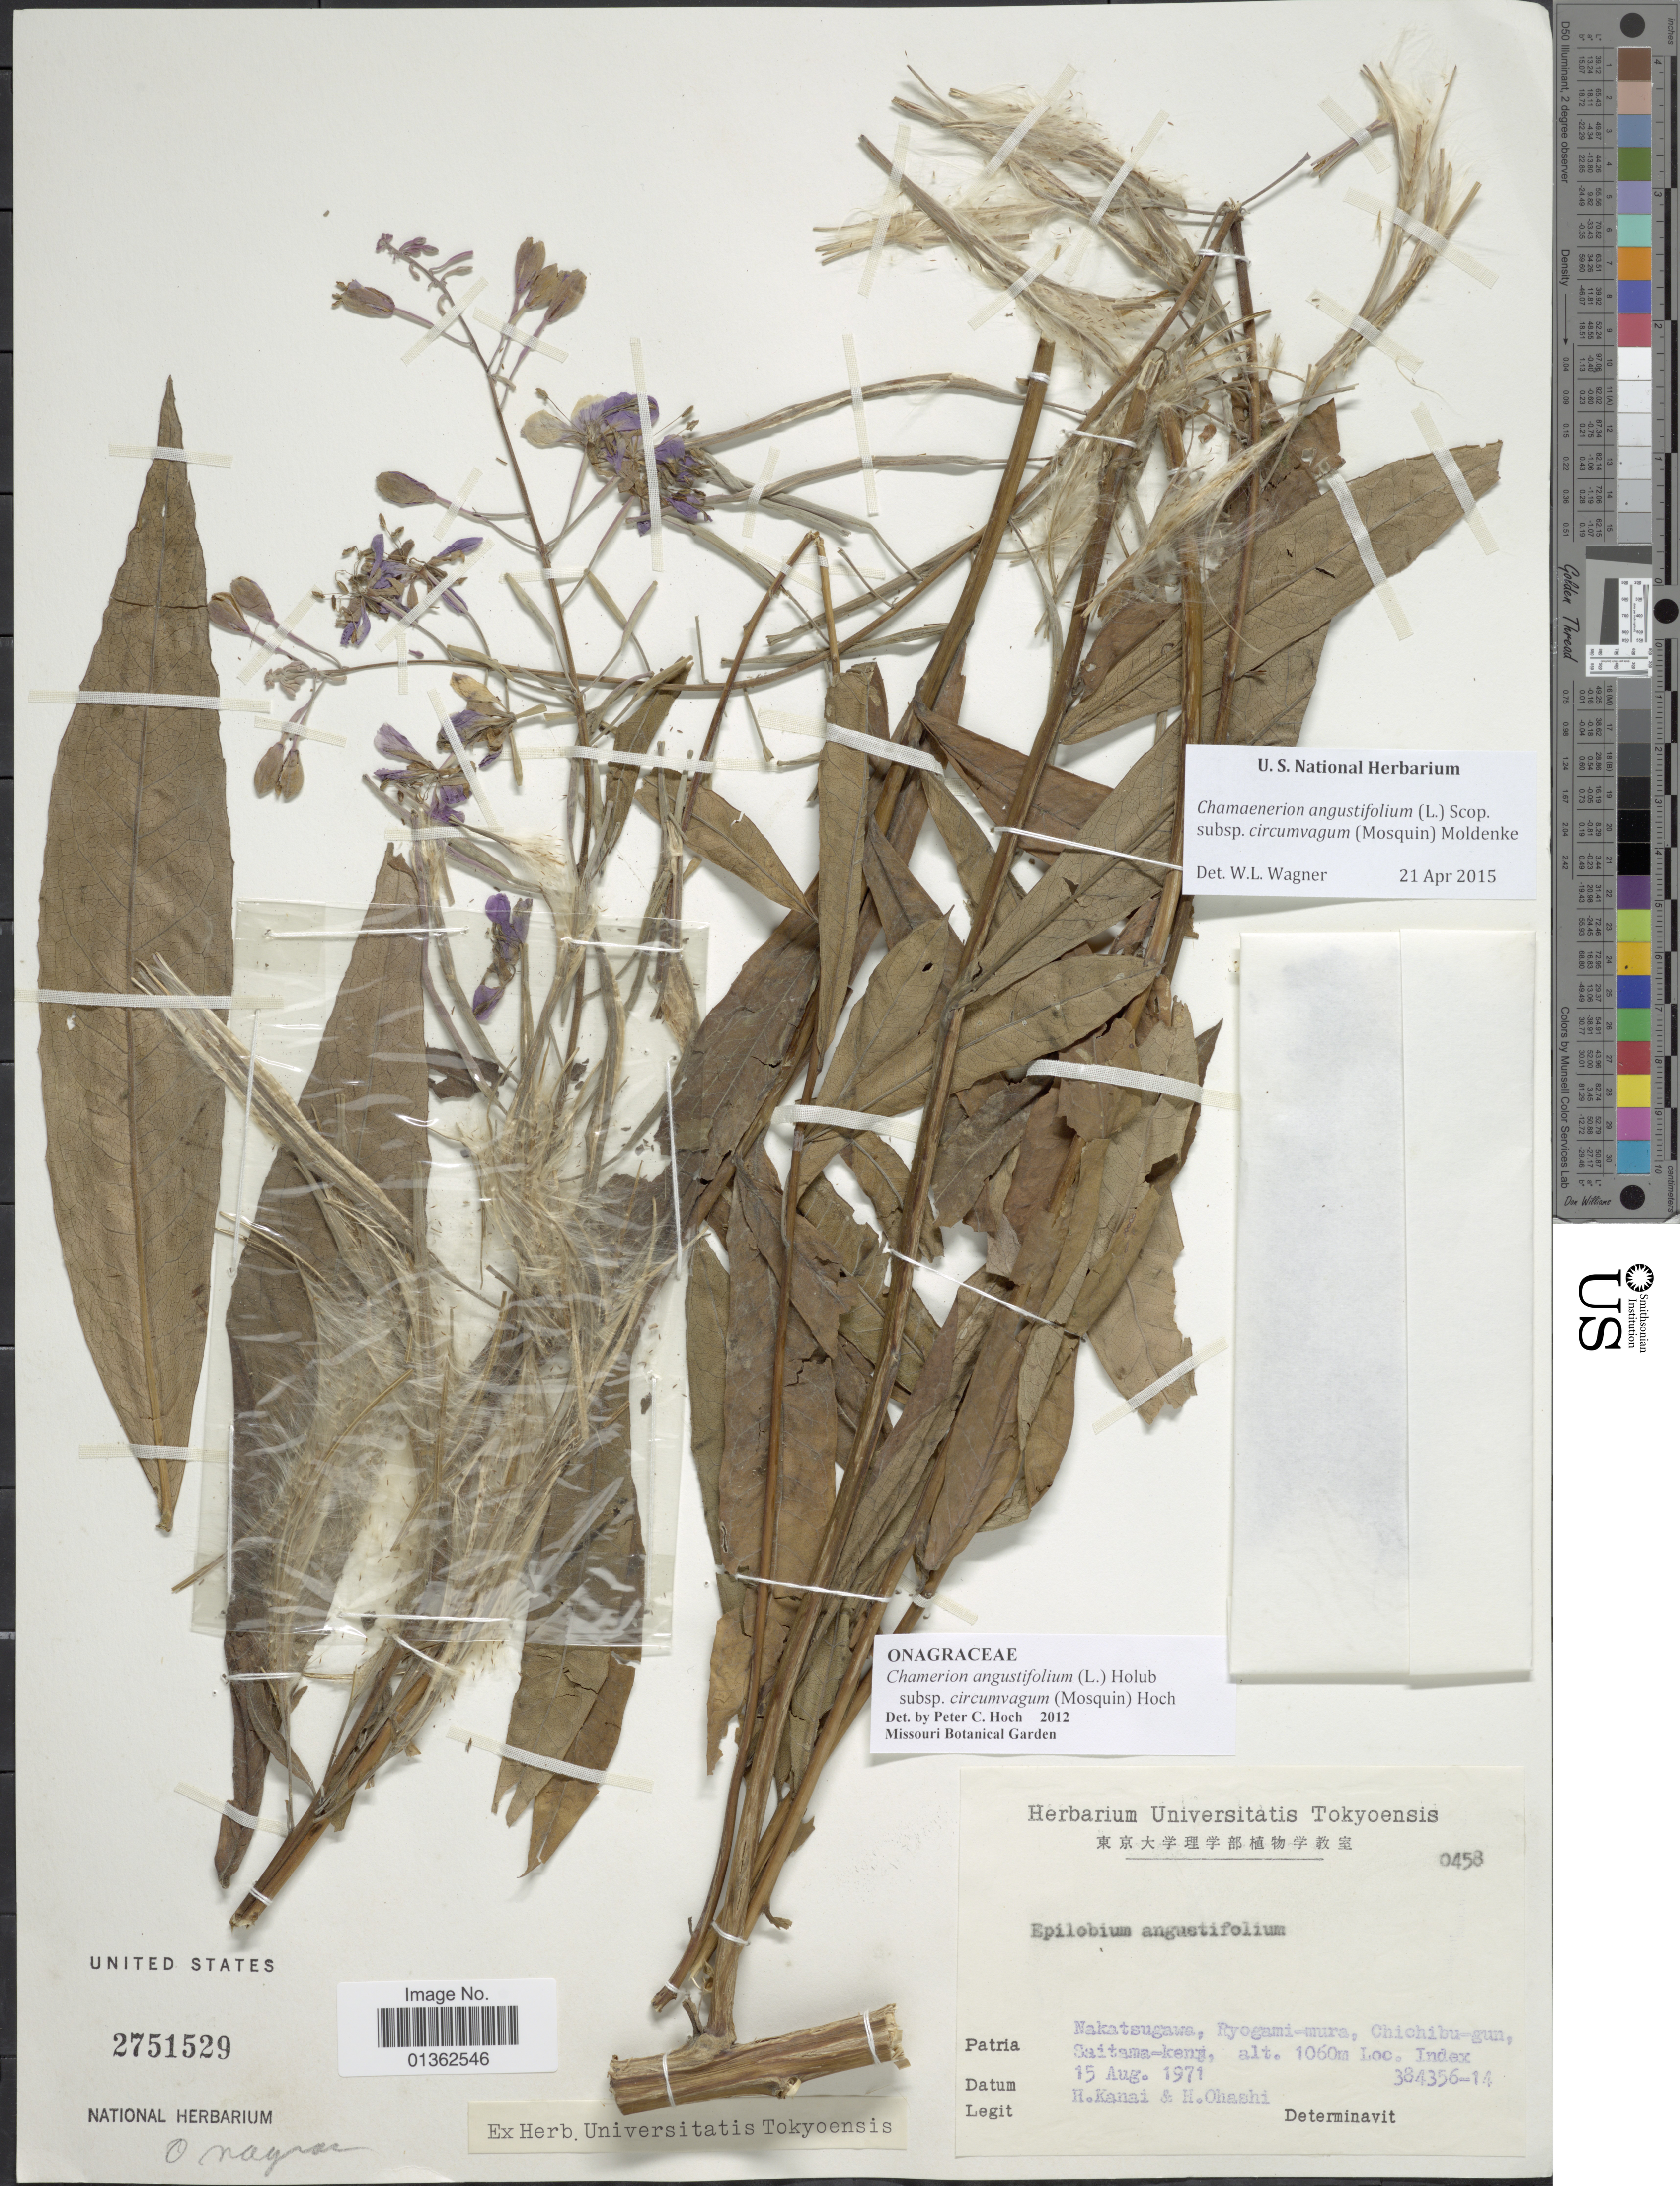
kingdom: Plantae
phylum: Tracheophyta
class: Magnoliopsida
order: Myrtales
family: Onagraceae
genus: Chamaenerion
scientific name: Chamaenerion angustifolium subsp. circumvagum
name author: (Mosquin) Moldenke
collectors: H. Kanai & H. Ohashi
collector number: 0458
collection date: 1971-08-15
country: Japan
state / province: Saitama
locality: Nakatsugawa, Ryogami-mura, Chichibu-gun, Saitama-ken.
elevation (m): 1060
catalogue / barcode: US 2751529